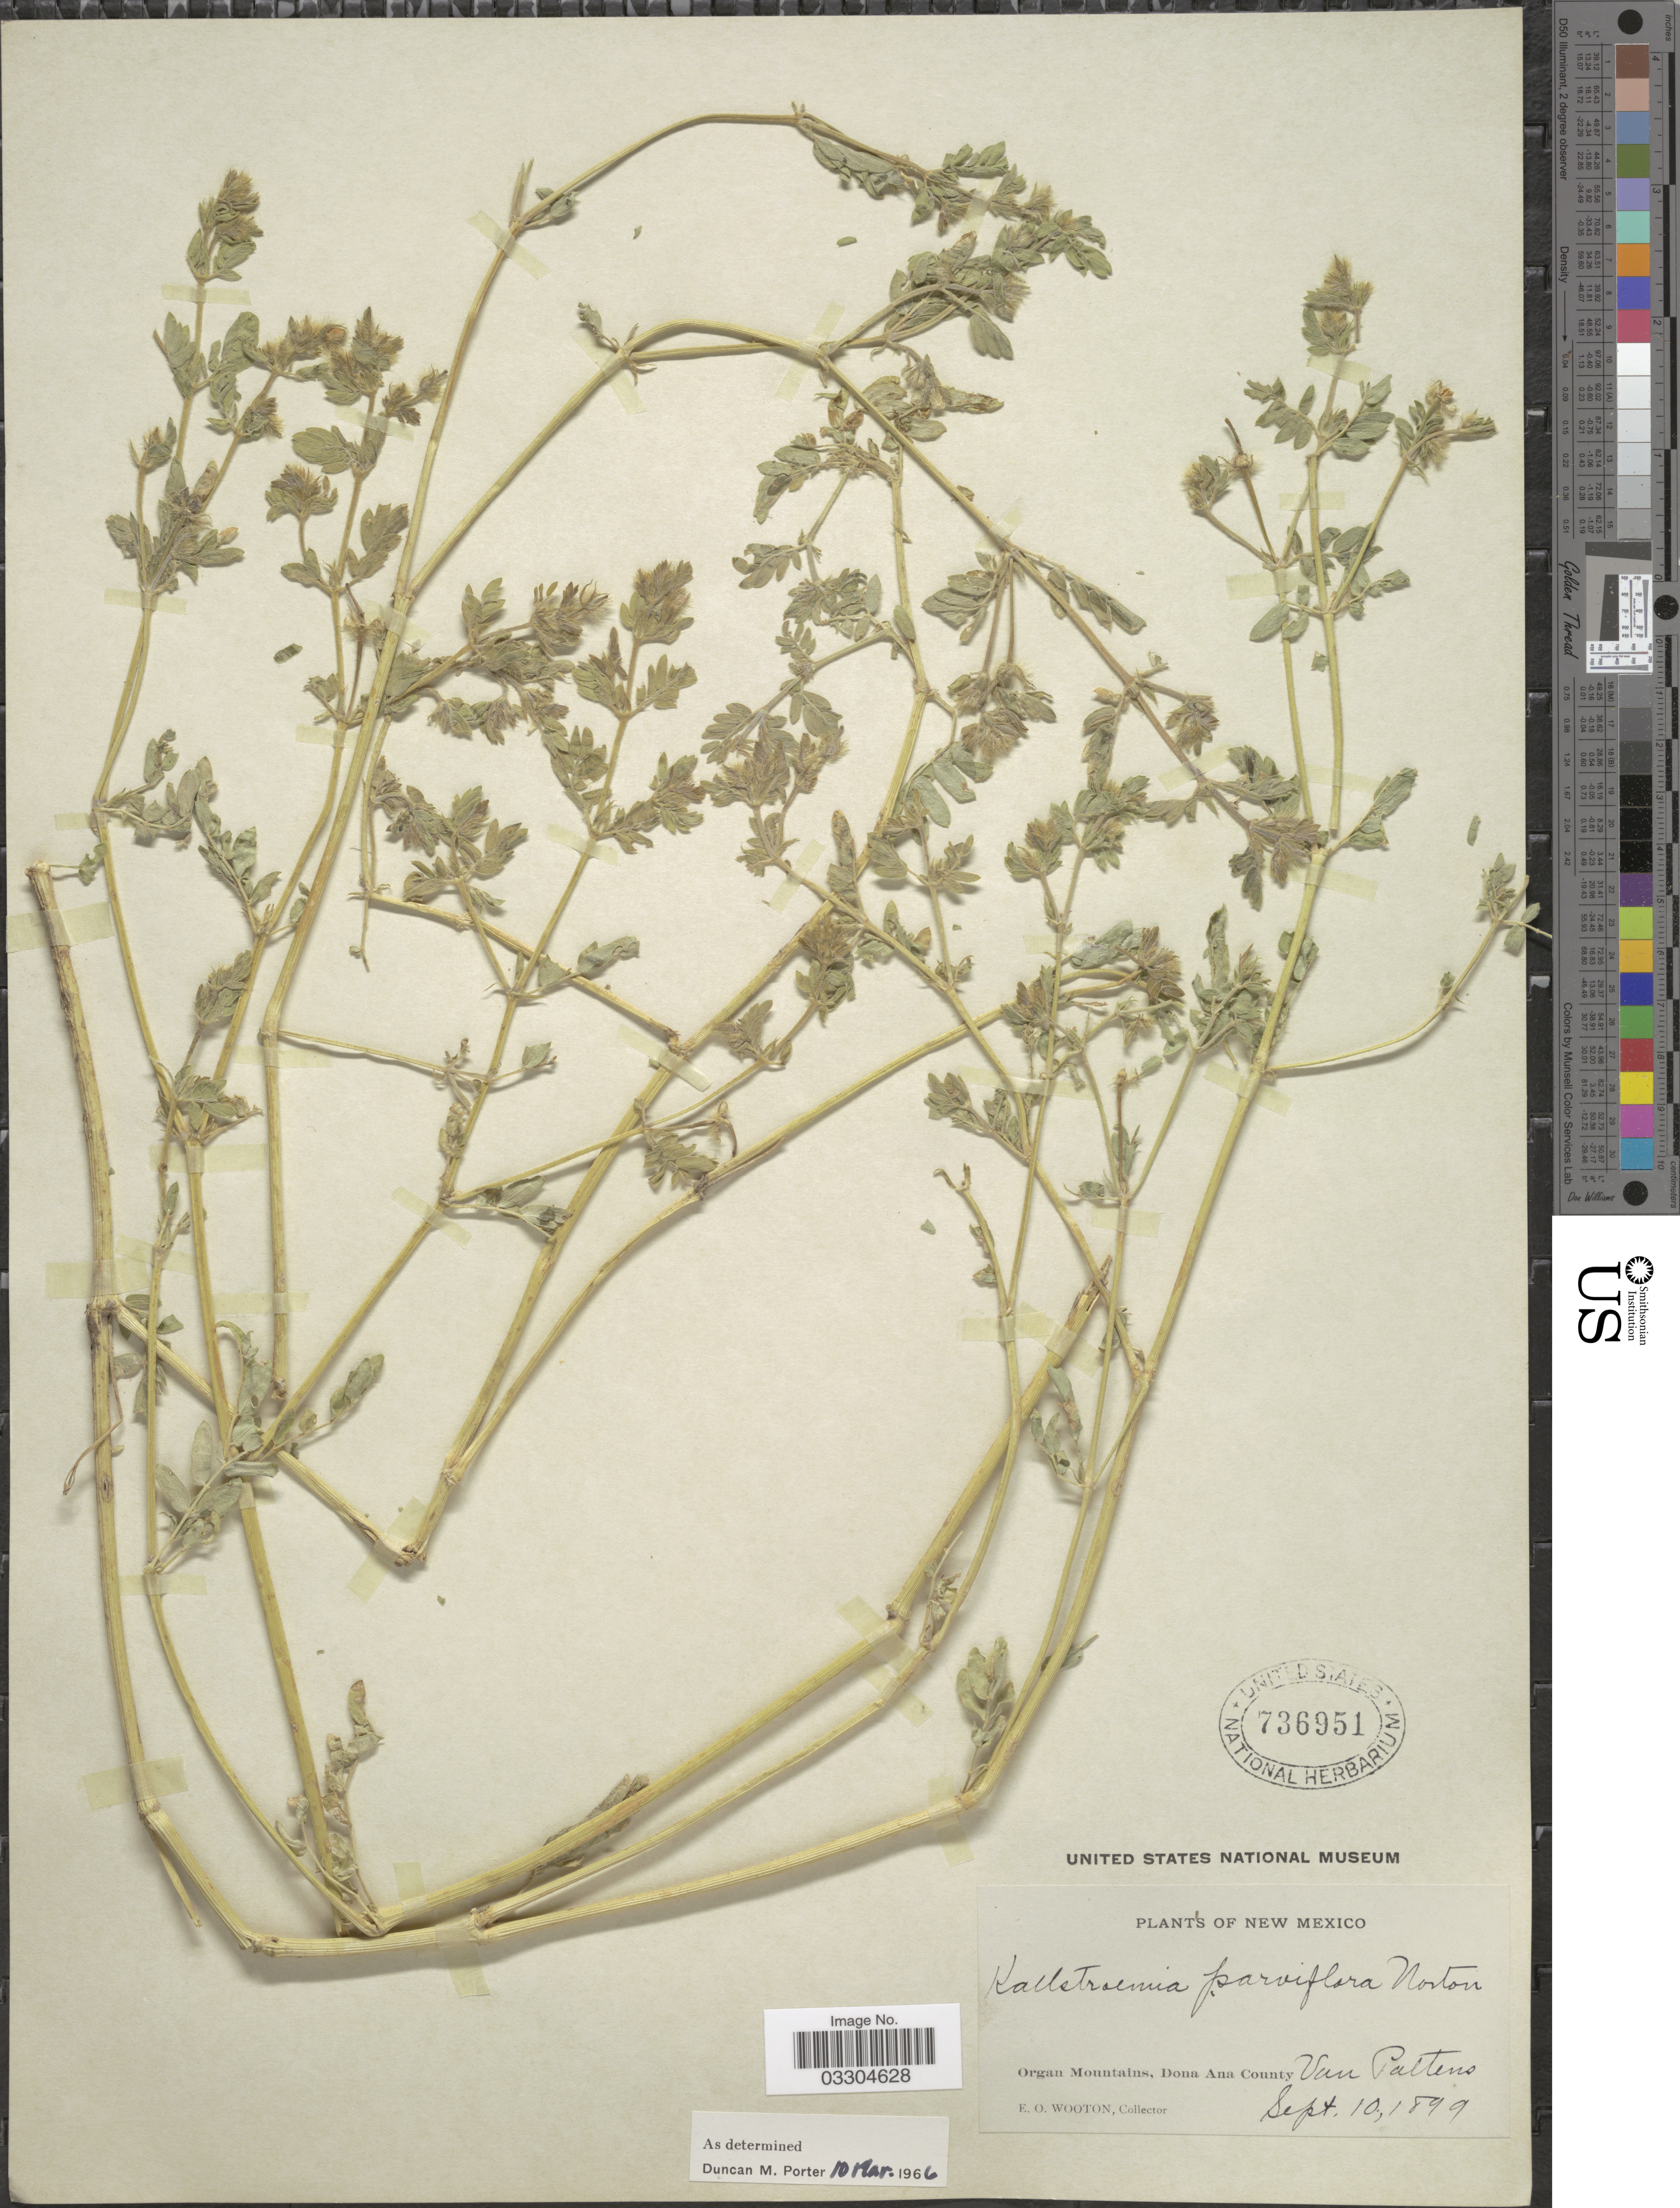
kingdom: Plantae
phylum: Tracheophyta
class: Magnoliopsida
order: Zygophyllales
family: Zygophyllaceae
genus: Kallstroemia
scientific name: Kallstroemia parviflora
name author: Norton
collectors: E. O. Wooton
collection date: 1899-09-10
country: United States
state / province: New Mexico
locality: Organ Mountains, Dona Ana County. Van Paltens.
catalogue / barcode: US 736951